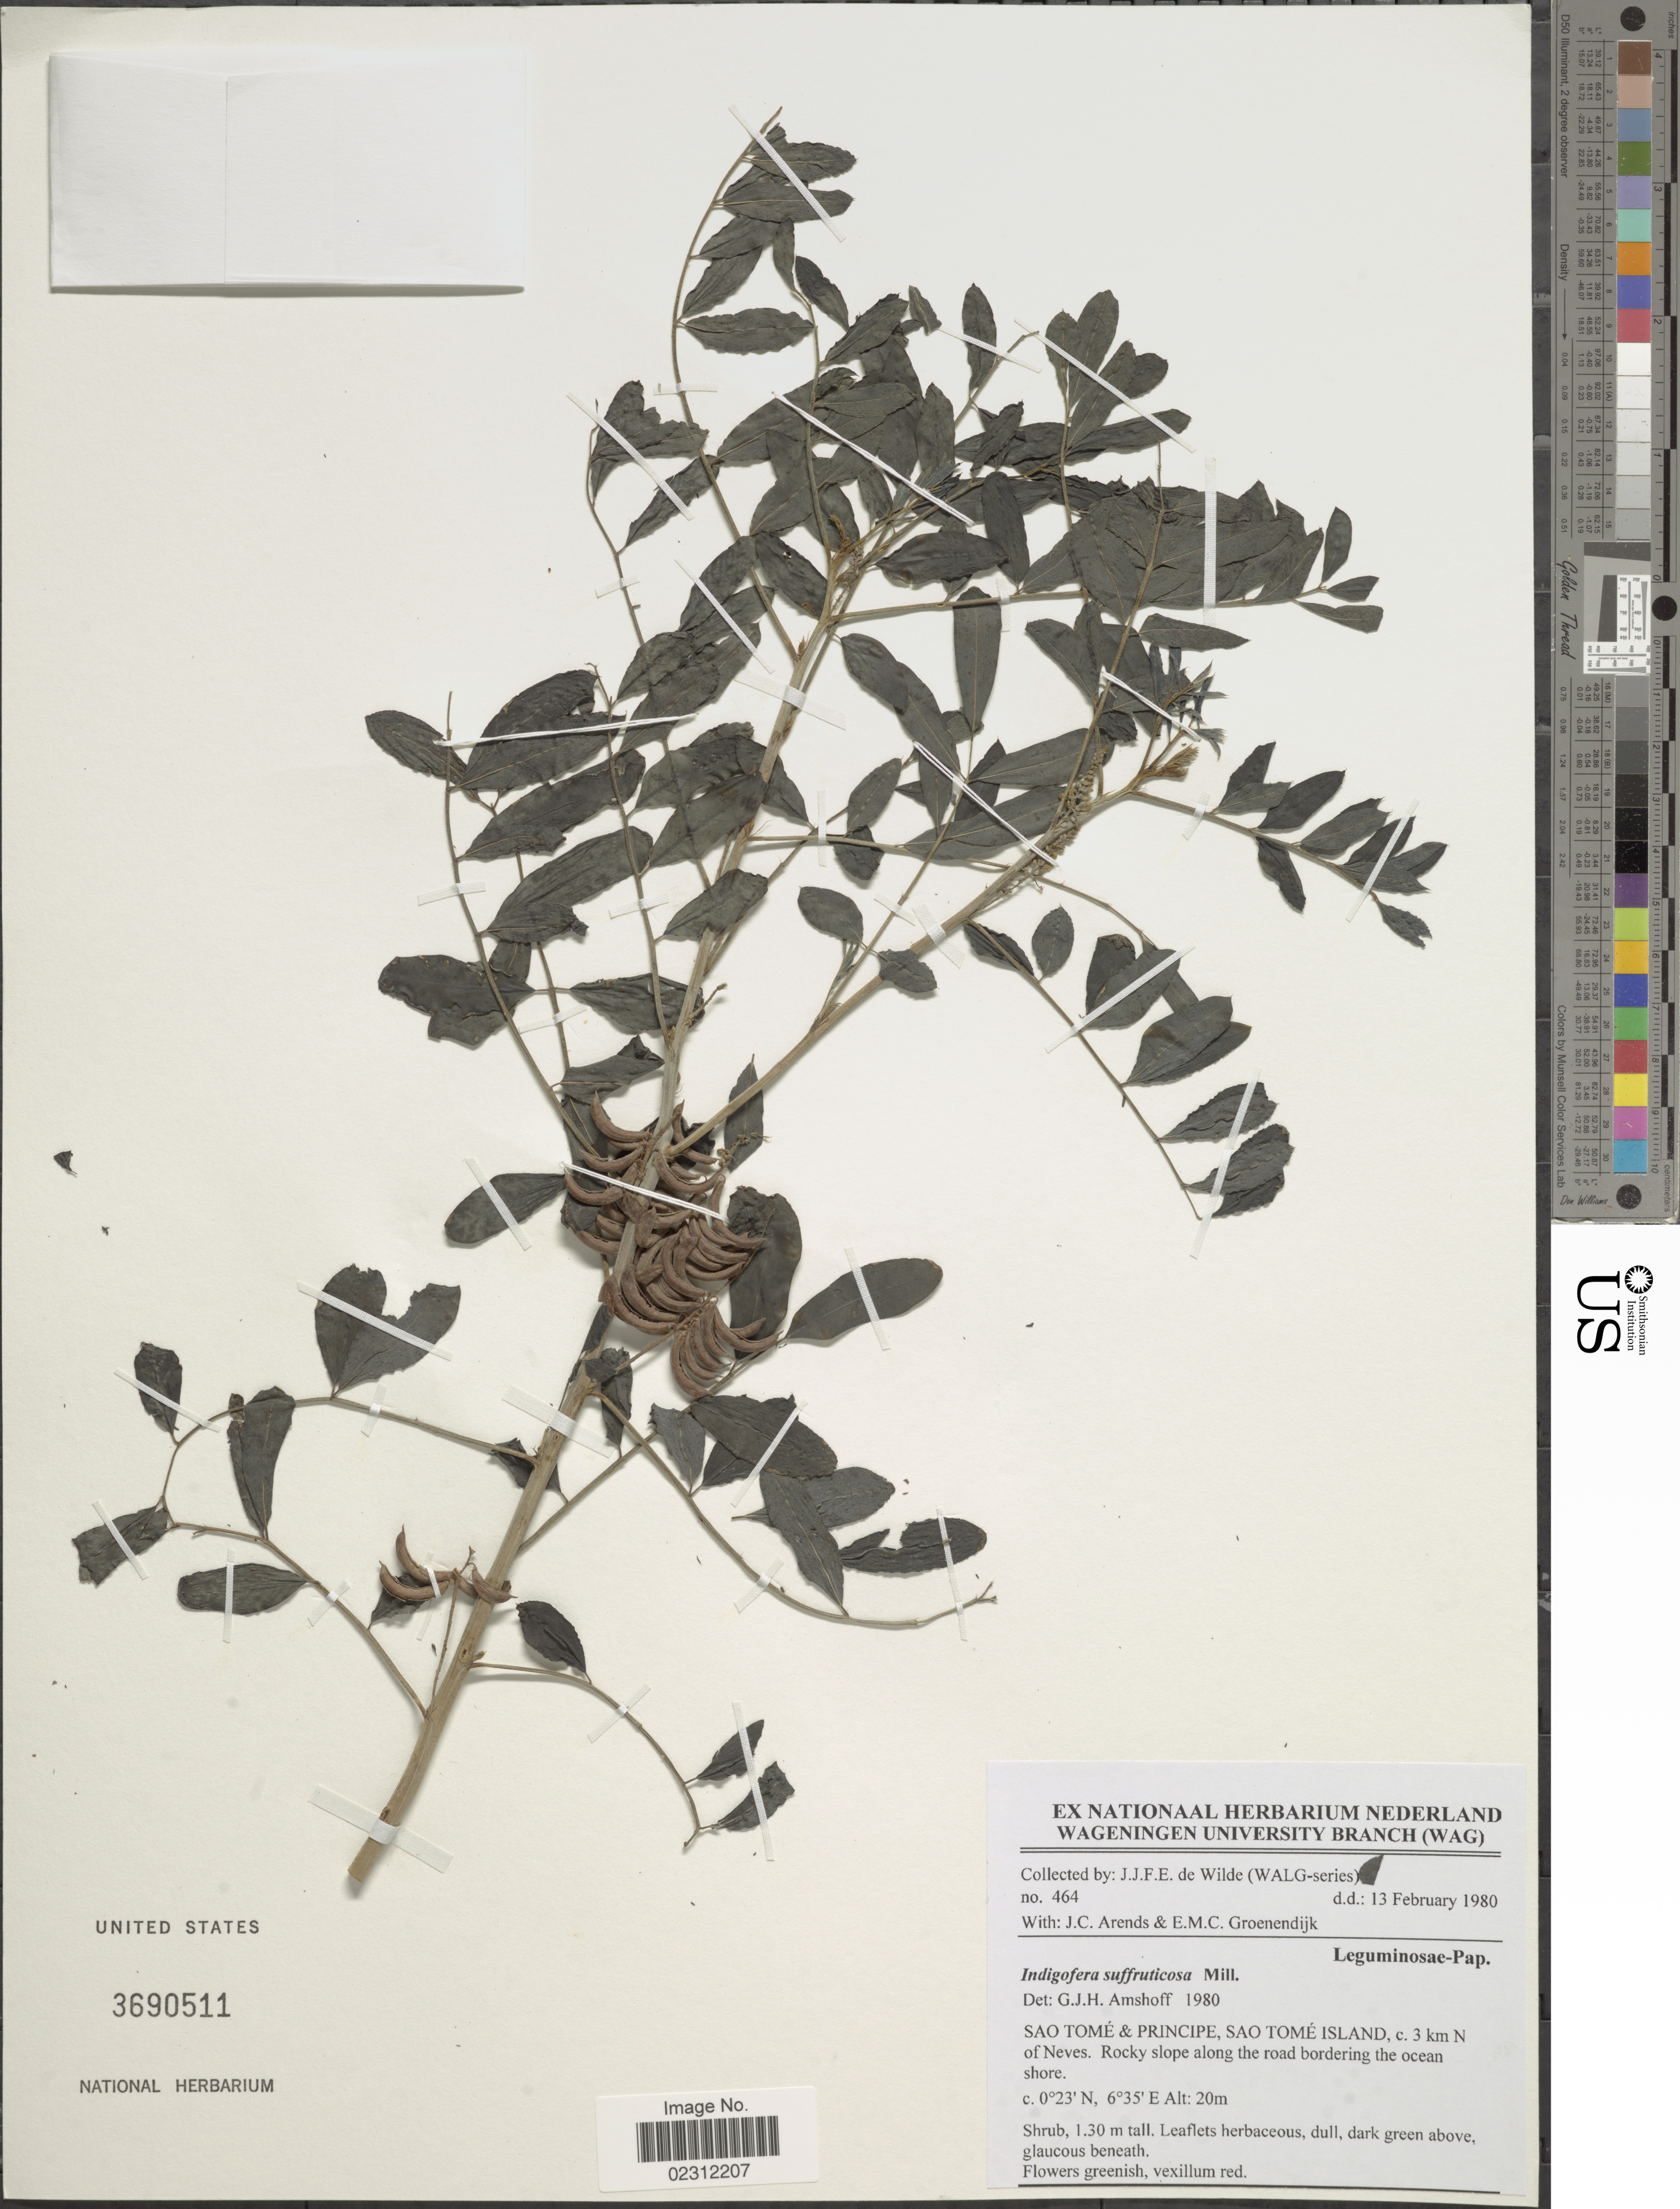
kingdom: Plantae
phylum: Tracheophyta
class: Magnoliopsida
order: Fabales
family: Fabaceae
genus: Indigofera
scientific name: Indigofera suffruticosa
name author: Mill.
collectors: J.J. de Wilde, J. Arends & E. Groenendijk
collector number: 464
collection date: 1980-02-13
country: São Tomé and Principe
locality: Sao Tome & Principe, Sao Tome Island, c. 3 km N of Neves. Rocky slope along the road bordering the ocean shore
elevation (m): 20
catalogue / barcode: US 3690511